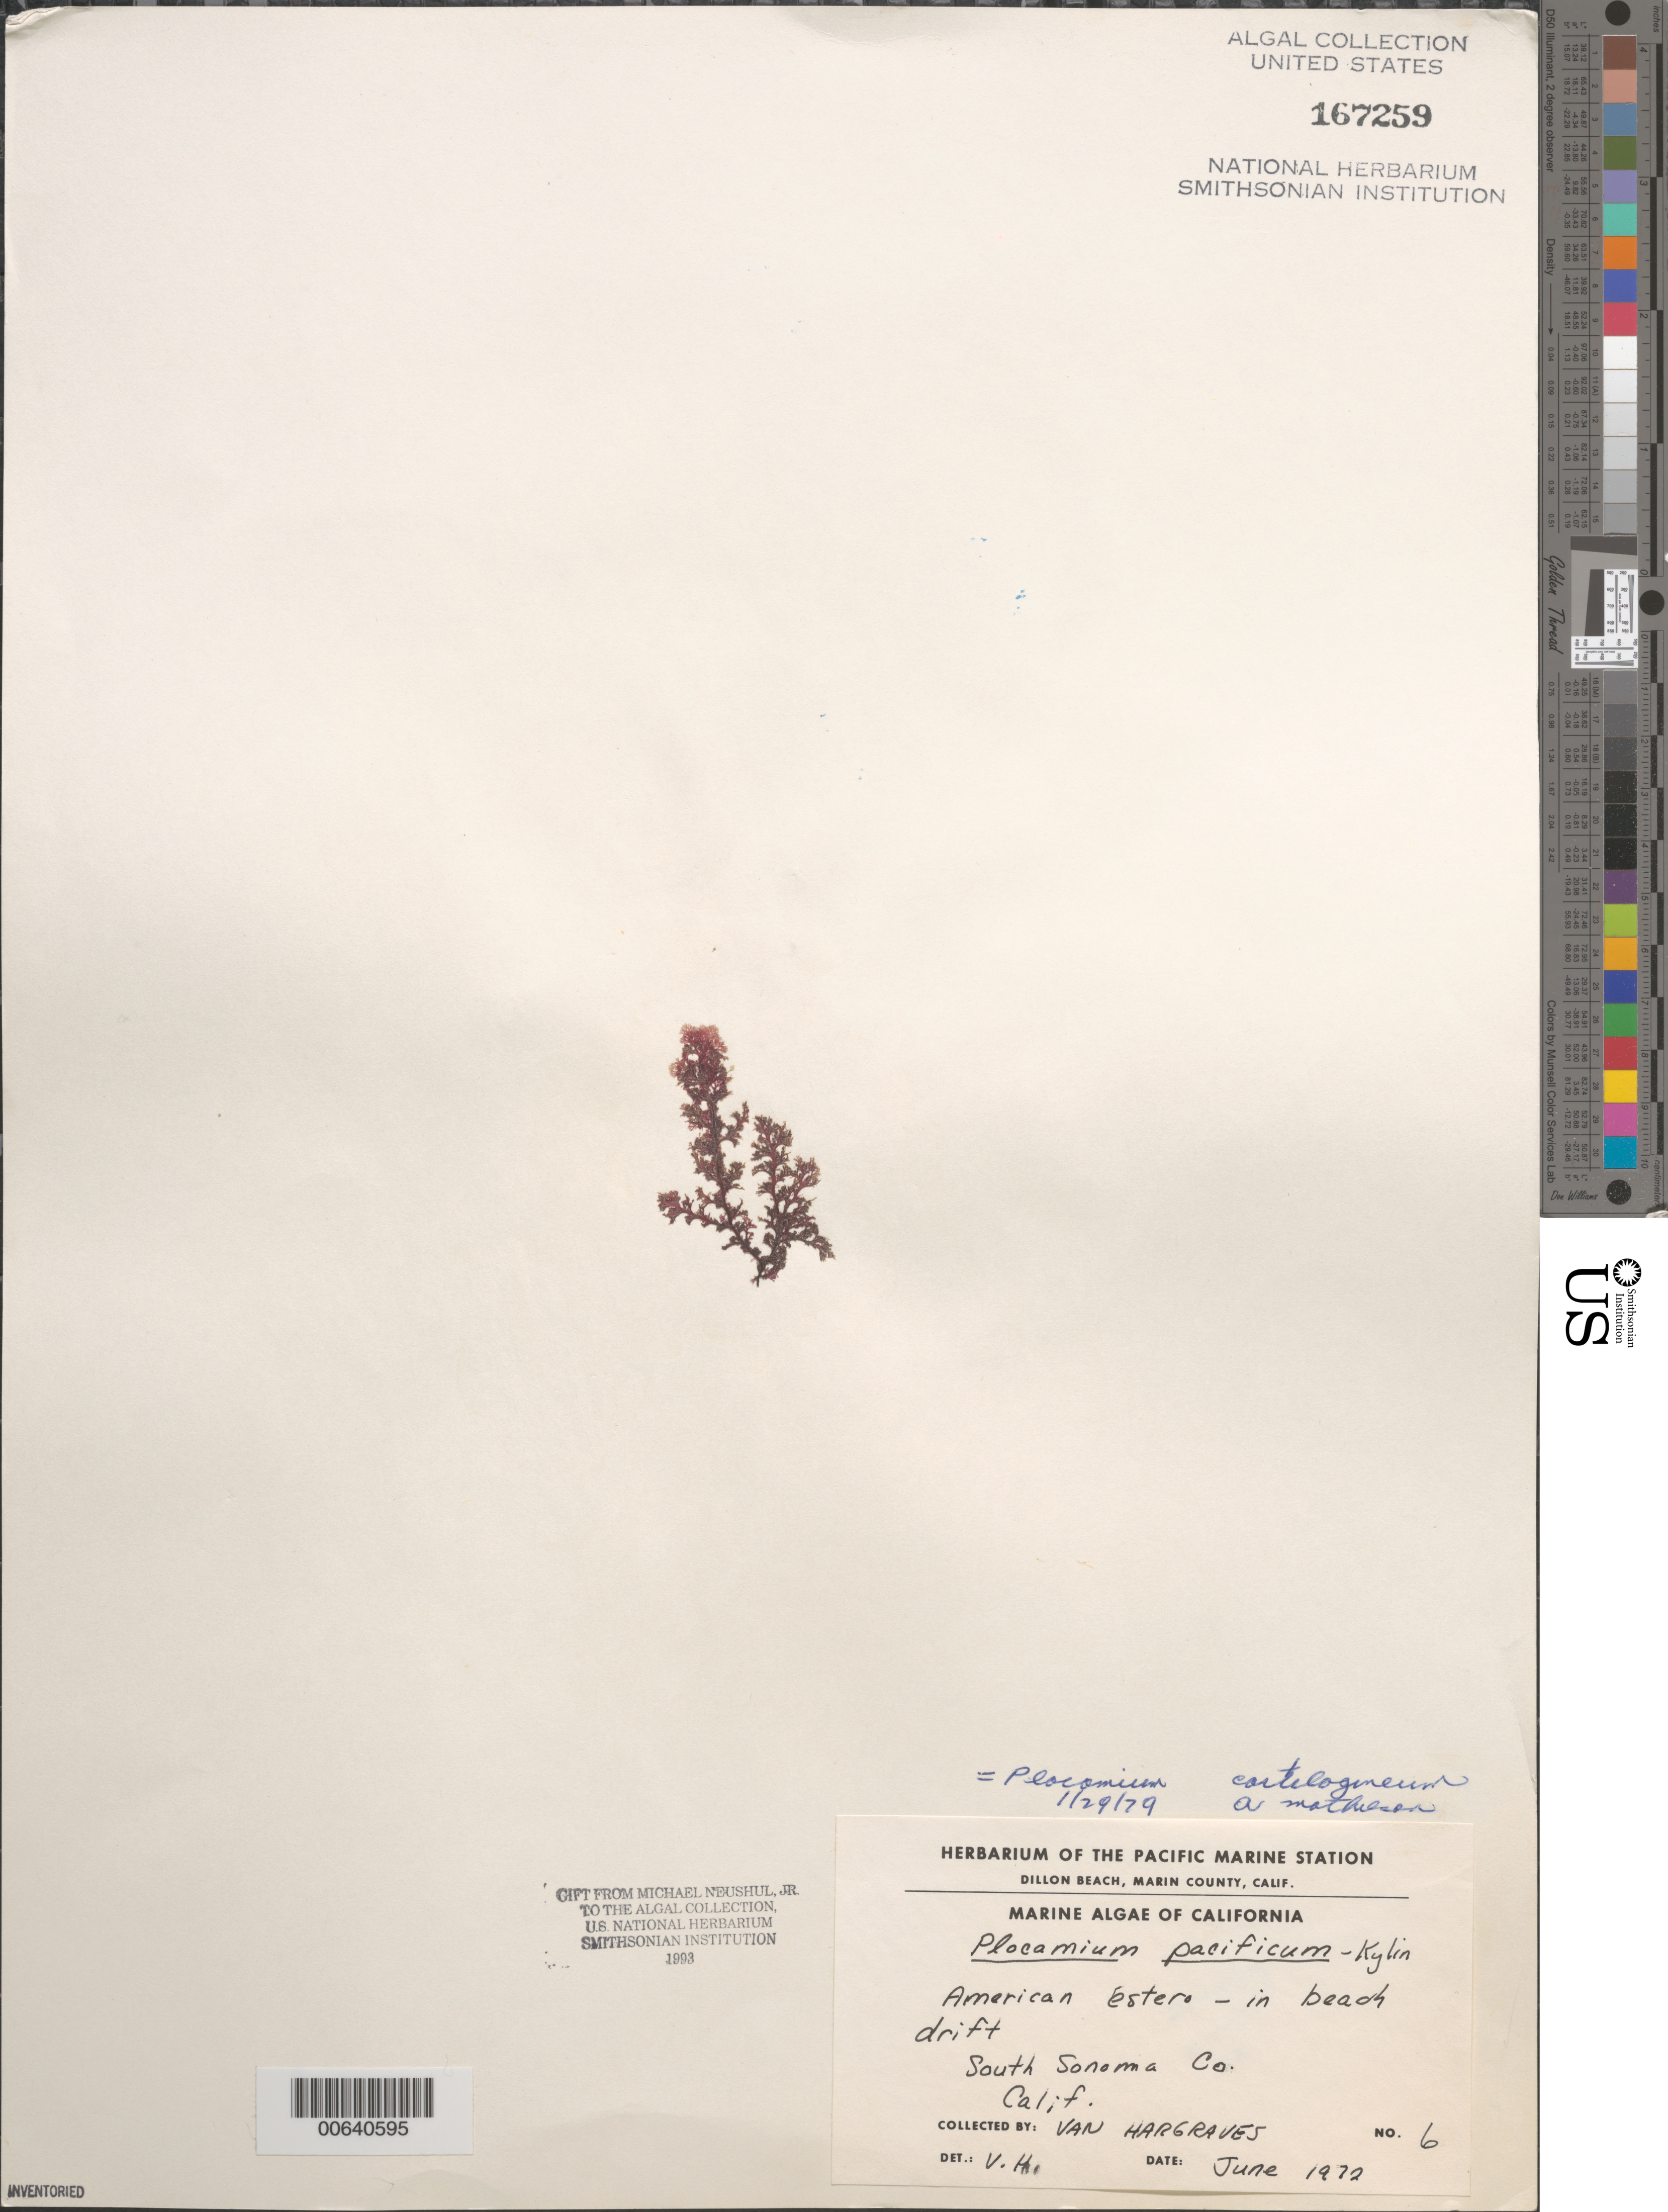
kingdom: Plantae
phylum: Rhodophyta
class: Florideophyceae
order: Plocamiales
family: Plocamiaceae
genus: Plocamium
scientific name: Plocamium cartilagineum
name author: (L.) P.S. Dixon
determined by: Mathieson, A. C.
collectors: V. Hargraves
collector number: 6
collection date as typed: Jun 1972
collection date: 1972-06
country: United States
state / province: California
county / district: Sonoma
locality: American Estero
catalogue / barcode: US 167259